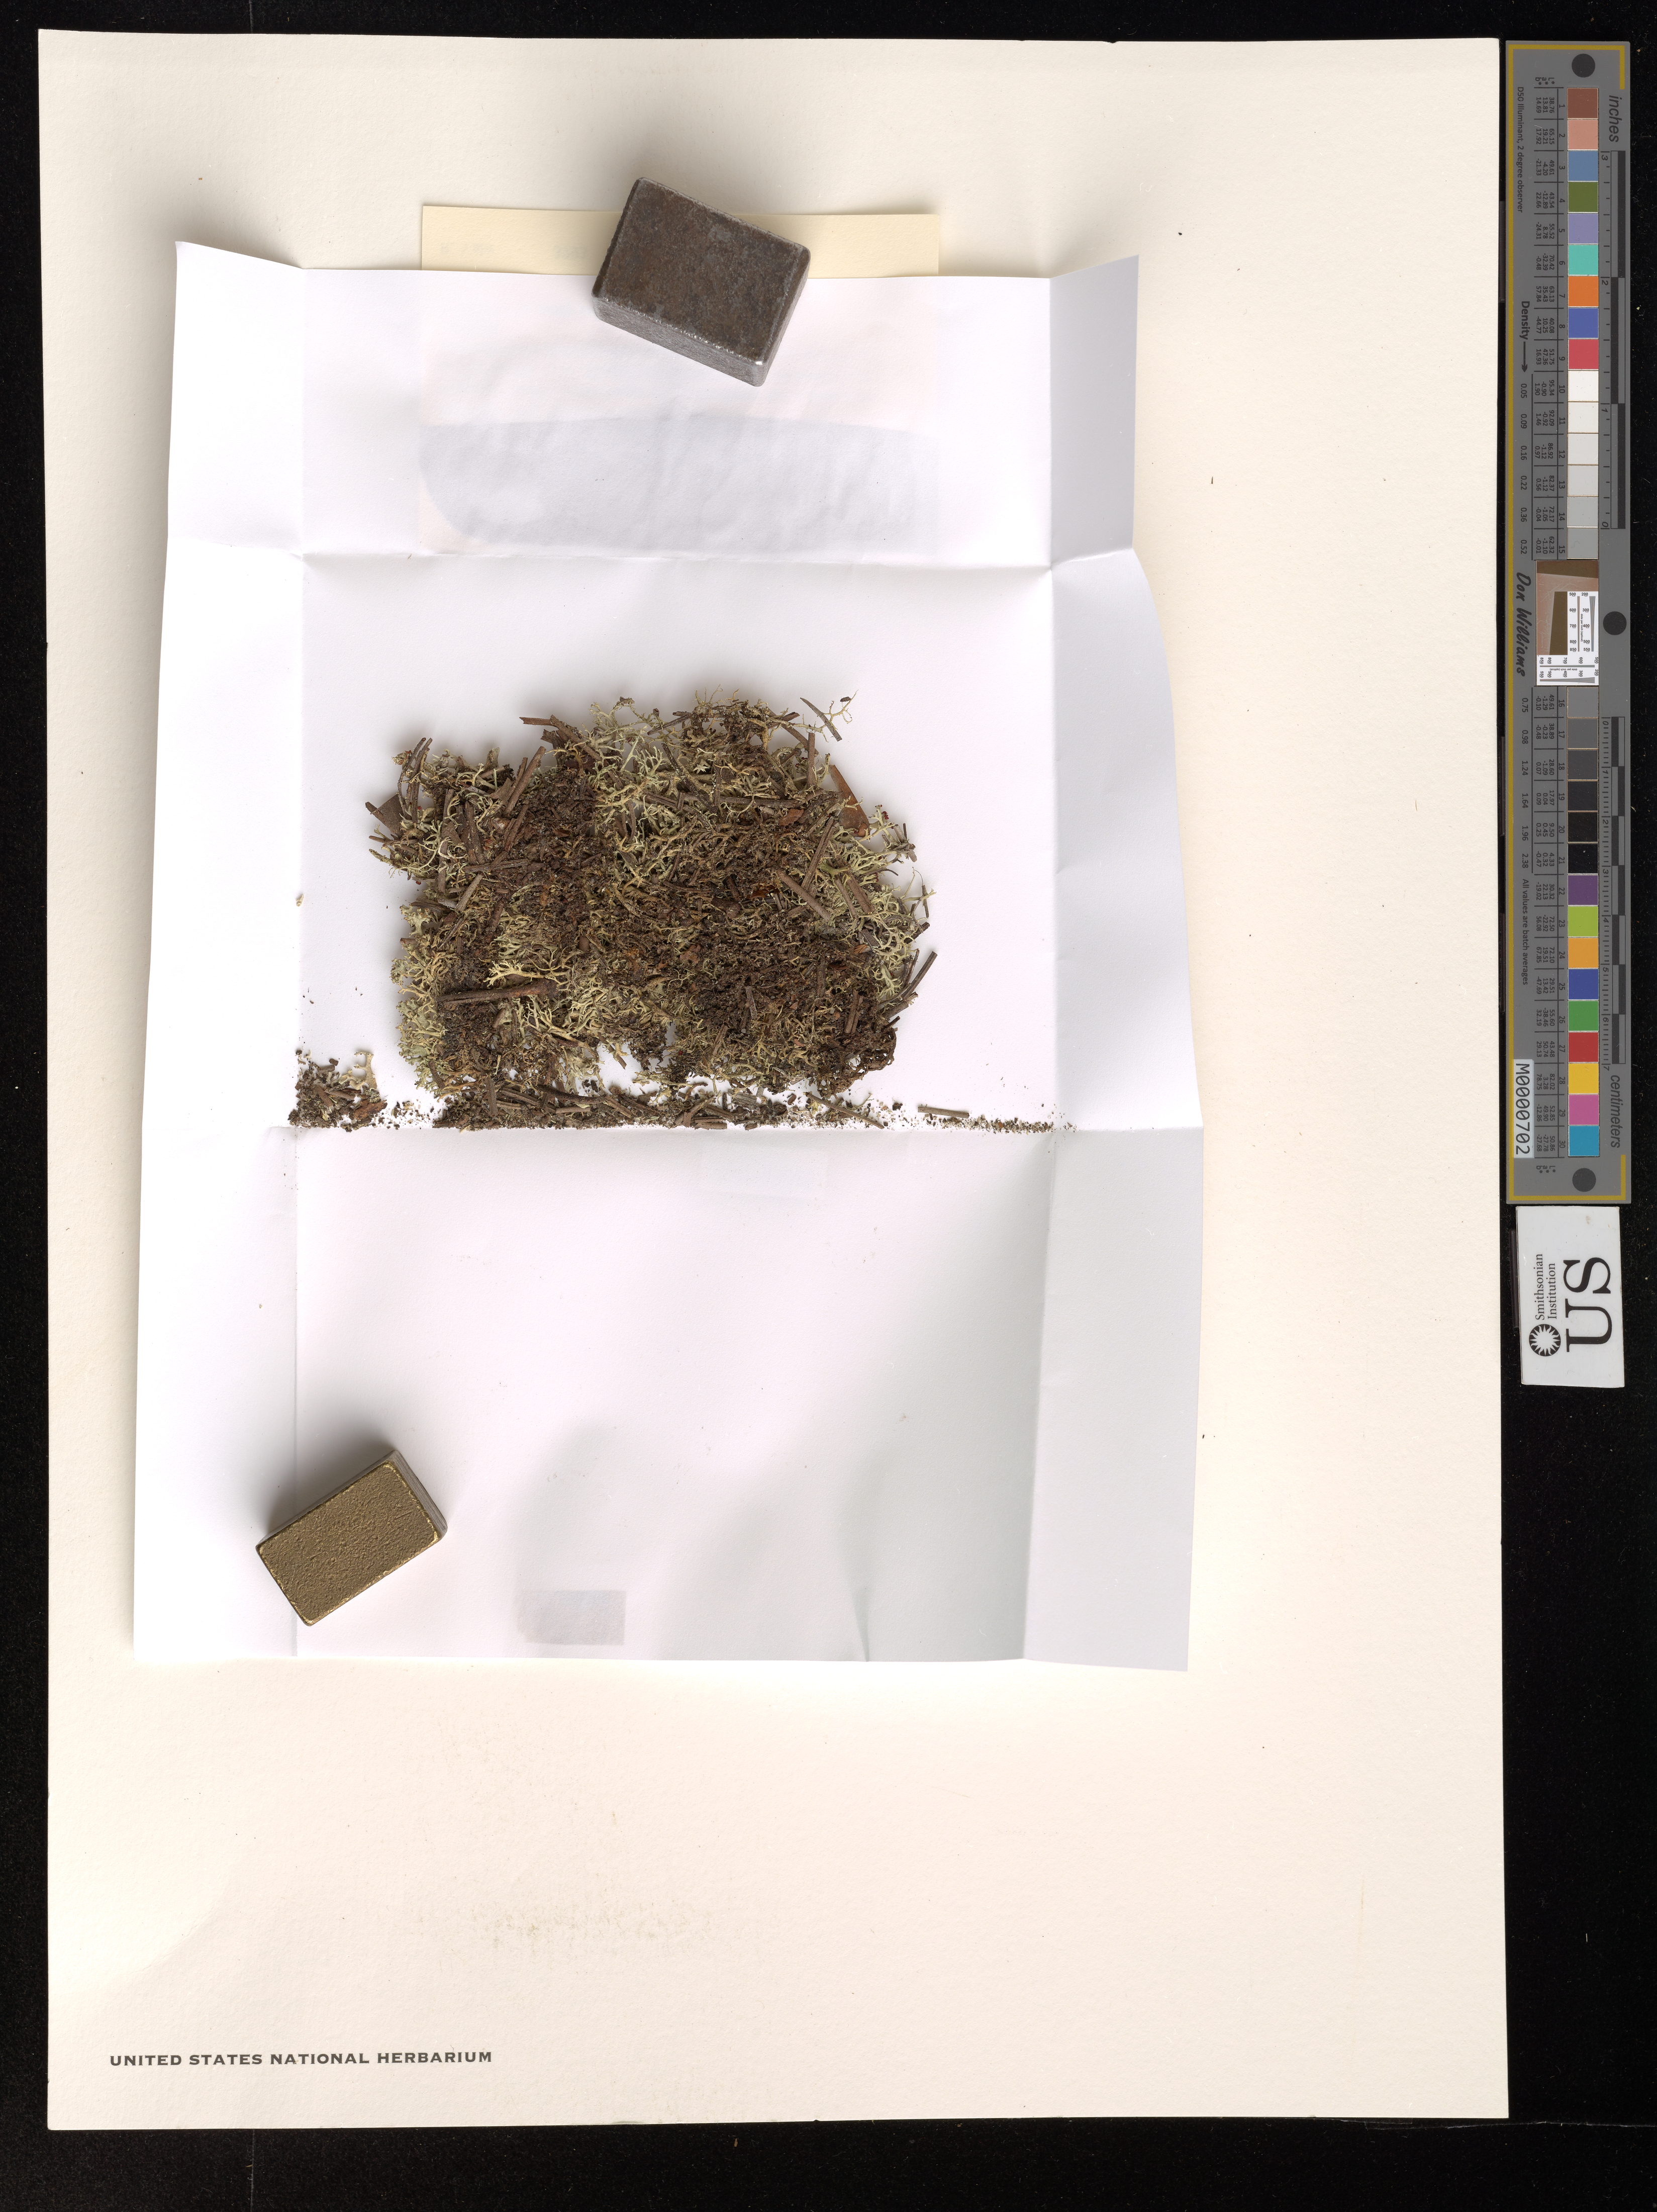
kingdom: Fungi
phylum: Ascomycota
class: Lecanoromycetes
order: Lecanorales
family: Cladoniaceae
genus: Cladonia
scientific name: Cladonia leporina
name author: Fr.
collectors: R. Yahr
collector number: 3793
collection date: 2001-05-14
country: United States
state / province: North Carolina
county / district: Pender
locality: Pender Co. South of Montague along Blueberry Rd. 0.6 mi N or jct. 421 on SR 1114.